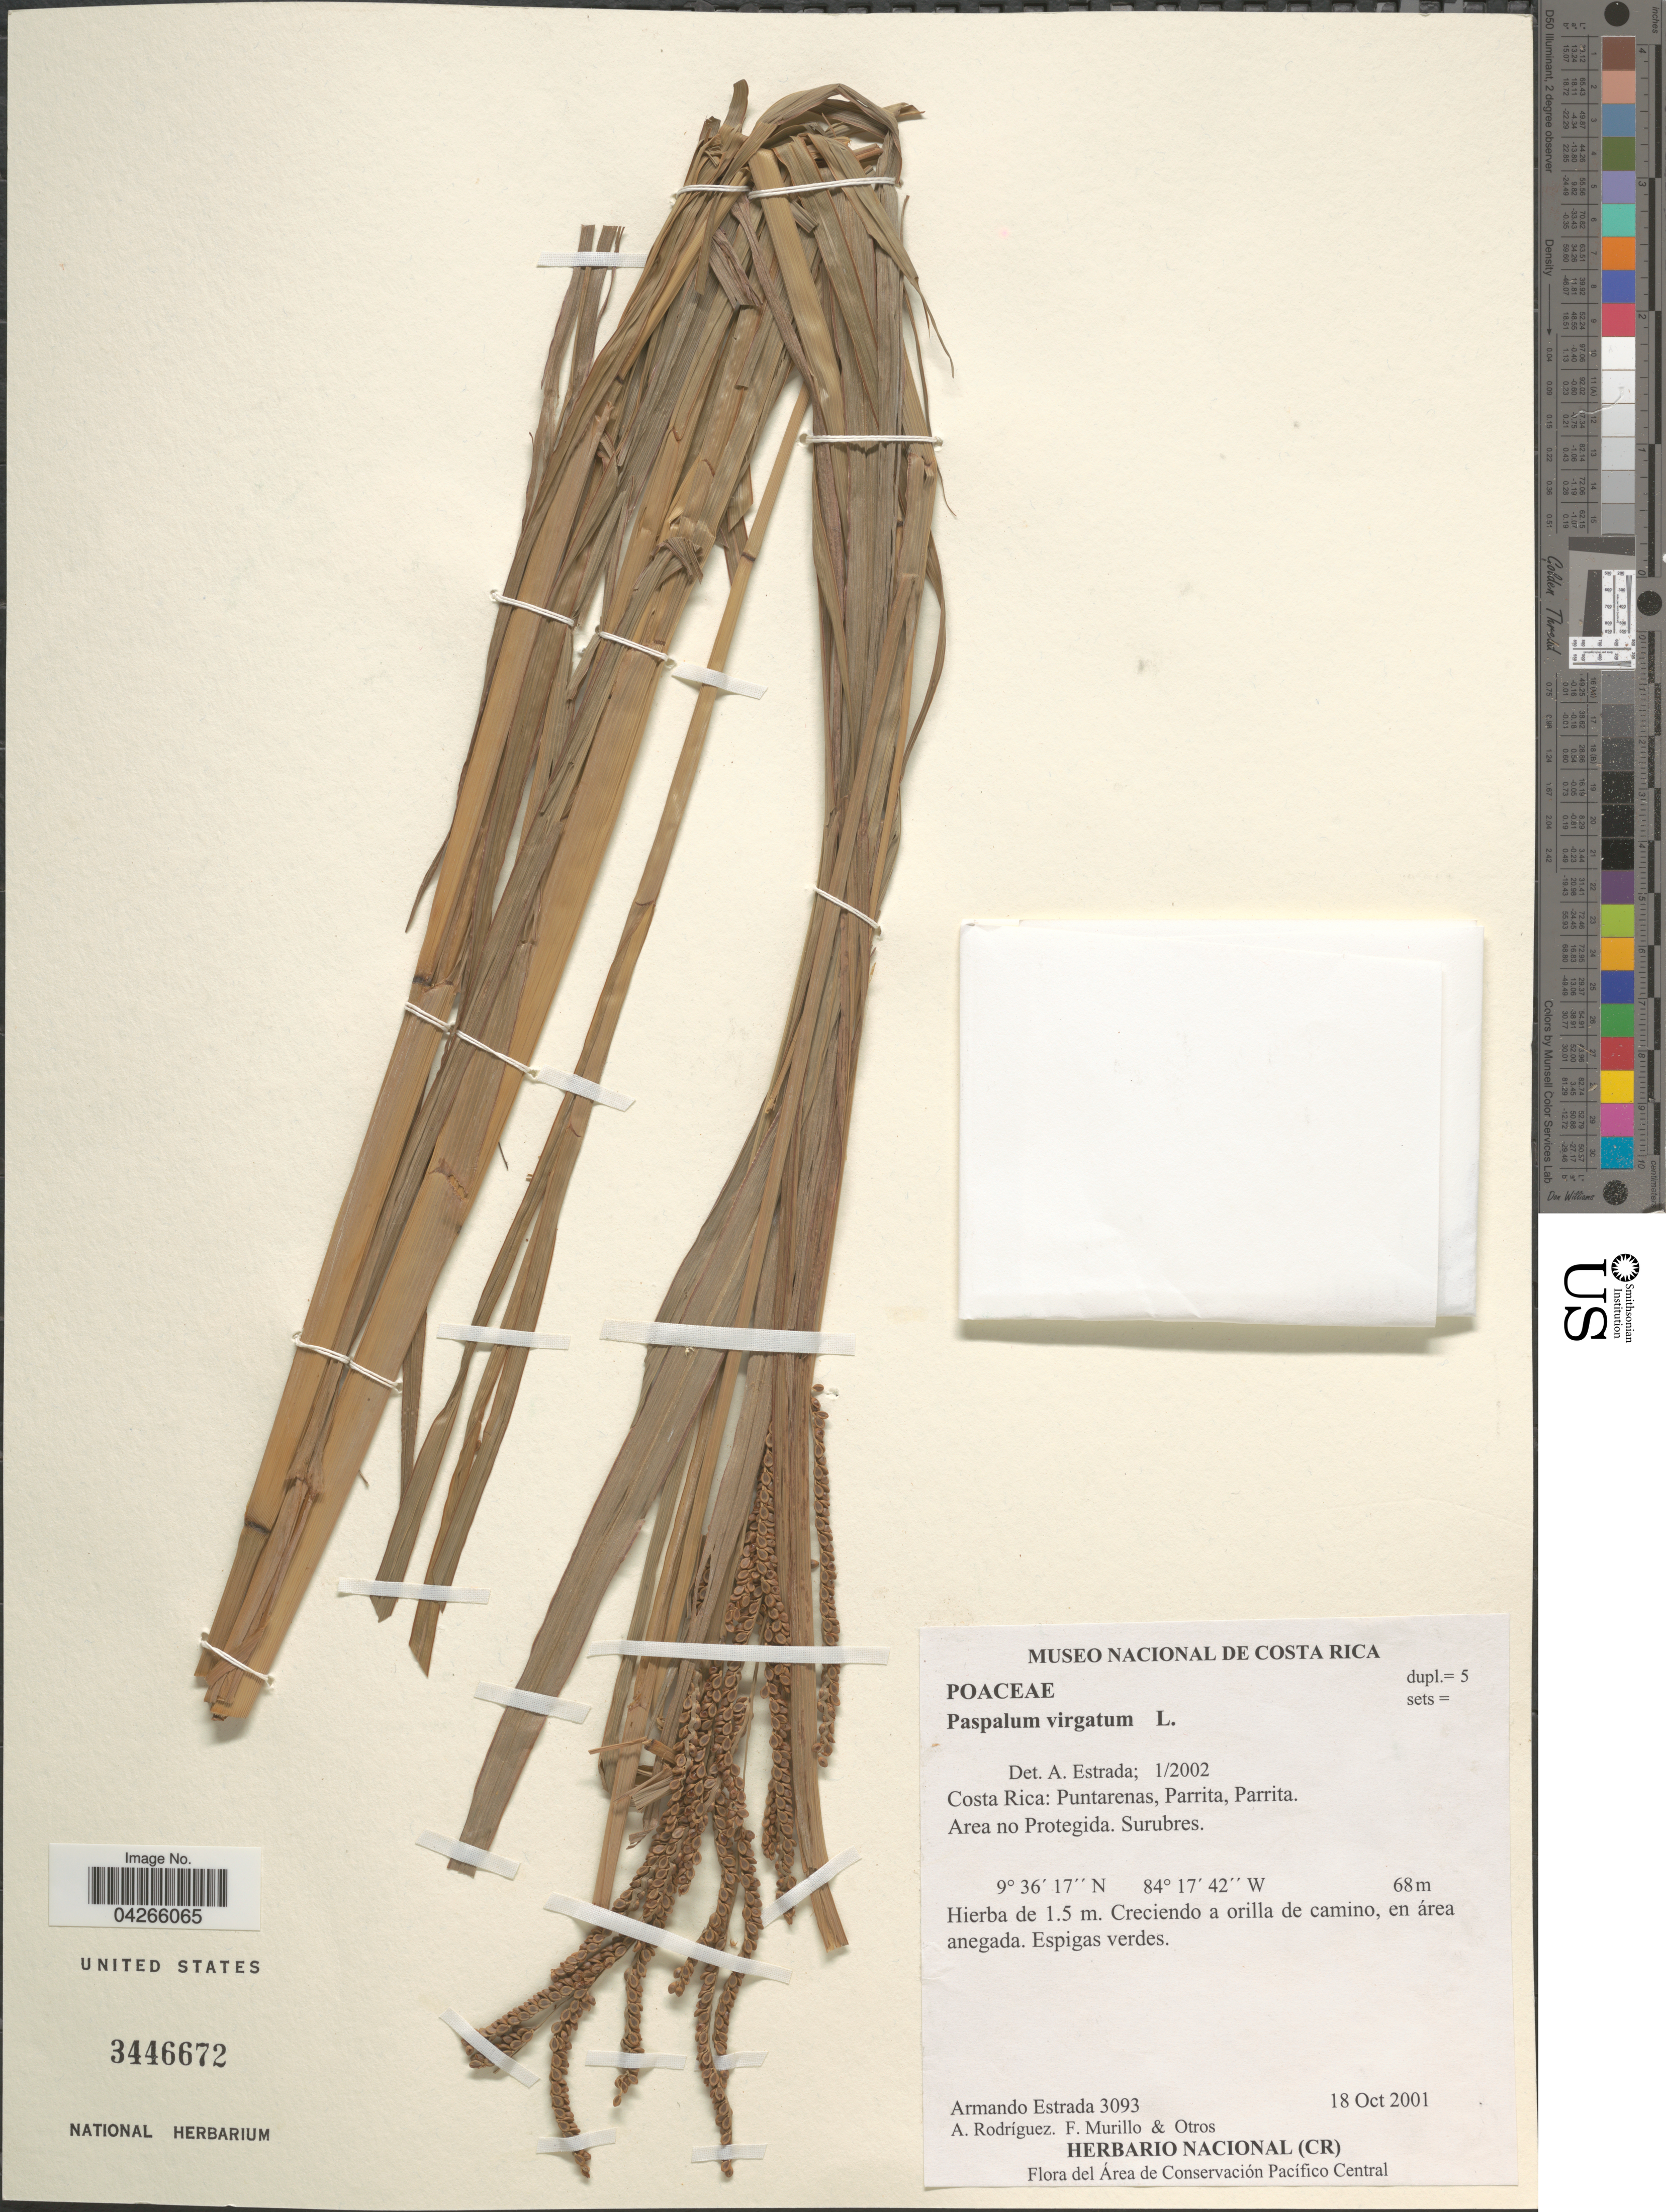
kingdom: Plantae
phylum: Tracheophyta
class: Liliopsida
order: Poales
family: Poaceae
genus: Paspalum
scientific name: Paspalum virgatum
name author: L.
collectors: A. Estrada, A. Rodriguez, Murillo, F. & et al.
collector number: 3093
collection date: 2001-10-18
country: Costa Rica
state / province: Puntarenas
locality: Parrita, Parrita. Area no Protegida. Surubres.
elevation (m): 68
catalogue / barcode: US 3446672